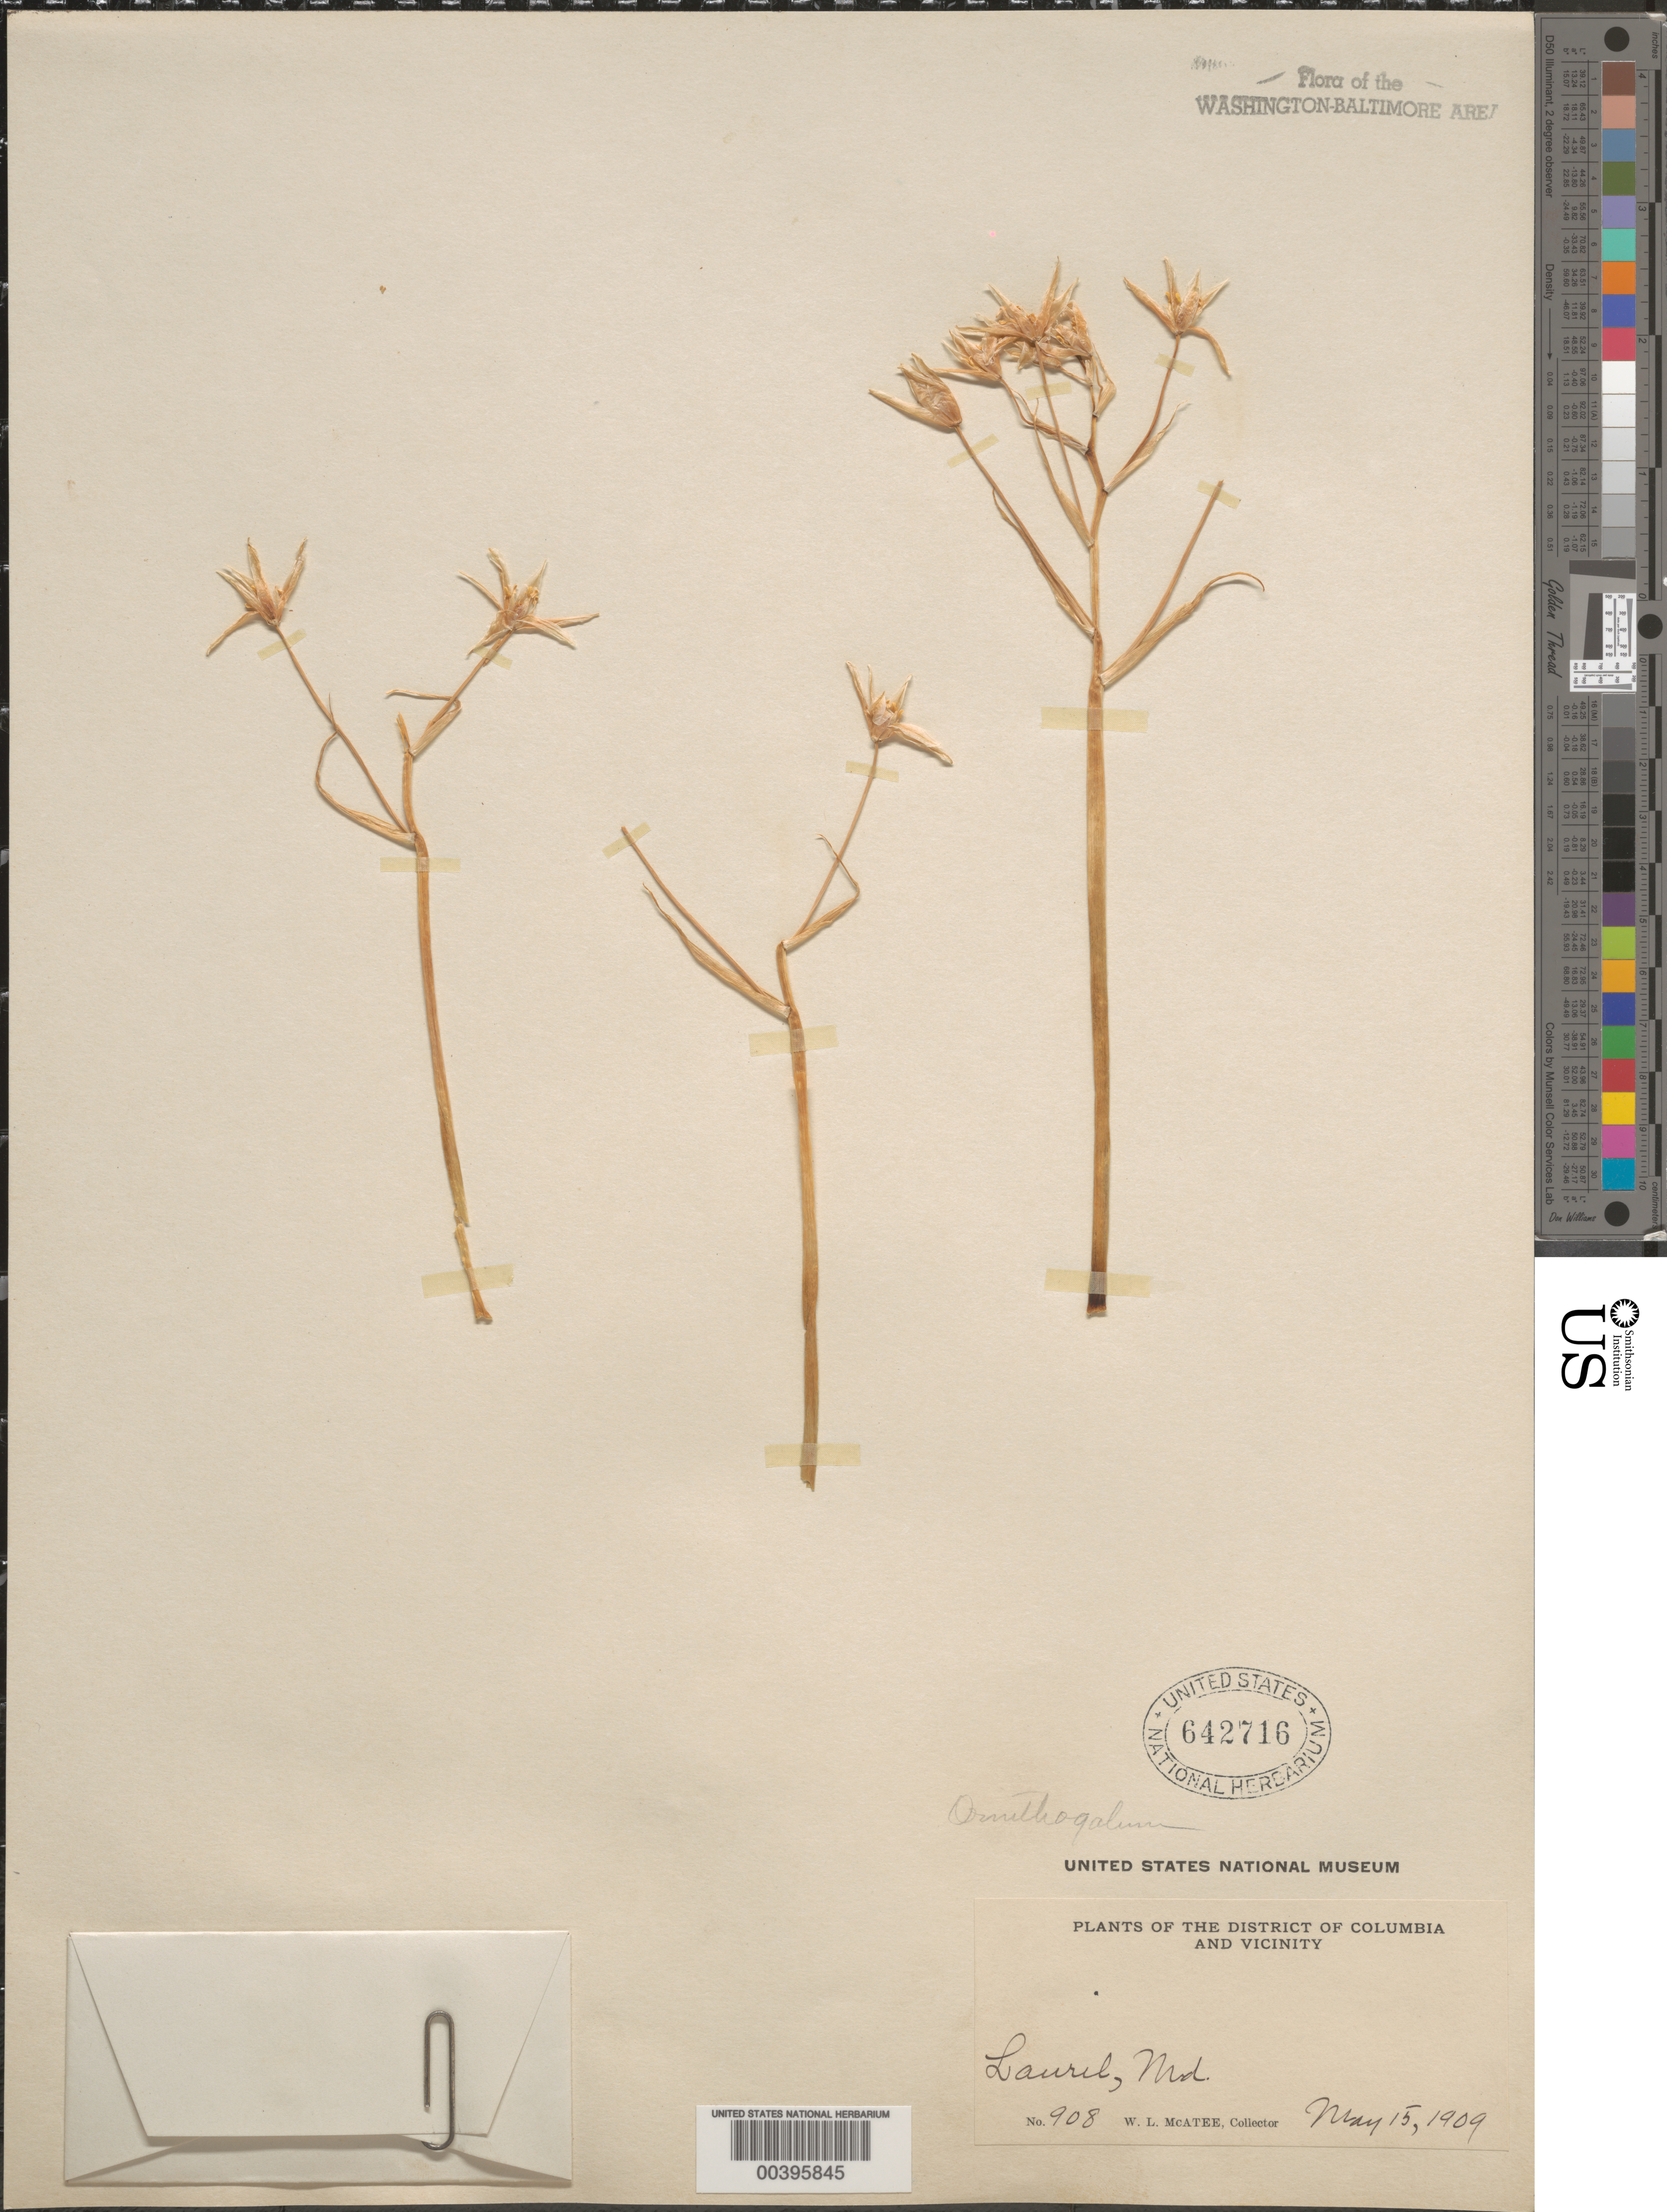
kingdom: Plantae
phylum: Tracheophyta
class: Liliopsida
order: Asparagales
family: Asparagaceae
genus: Ornithogalum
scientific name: Ornithogalum umbellatum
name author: L.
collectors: W. McAtee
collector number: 908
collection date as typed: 15 May 1909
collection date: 1909-05-15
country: United States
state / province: Maryland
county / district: Prince George's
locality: Laurel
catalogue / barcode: US 642716